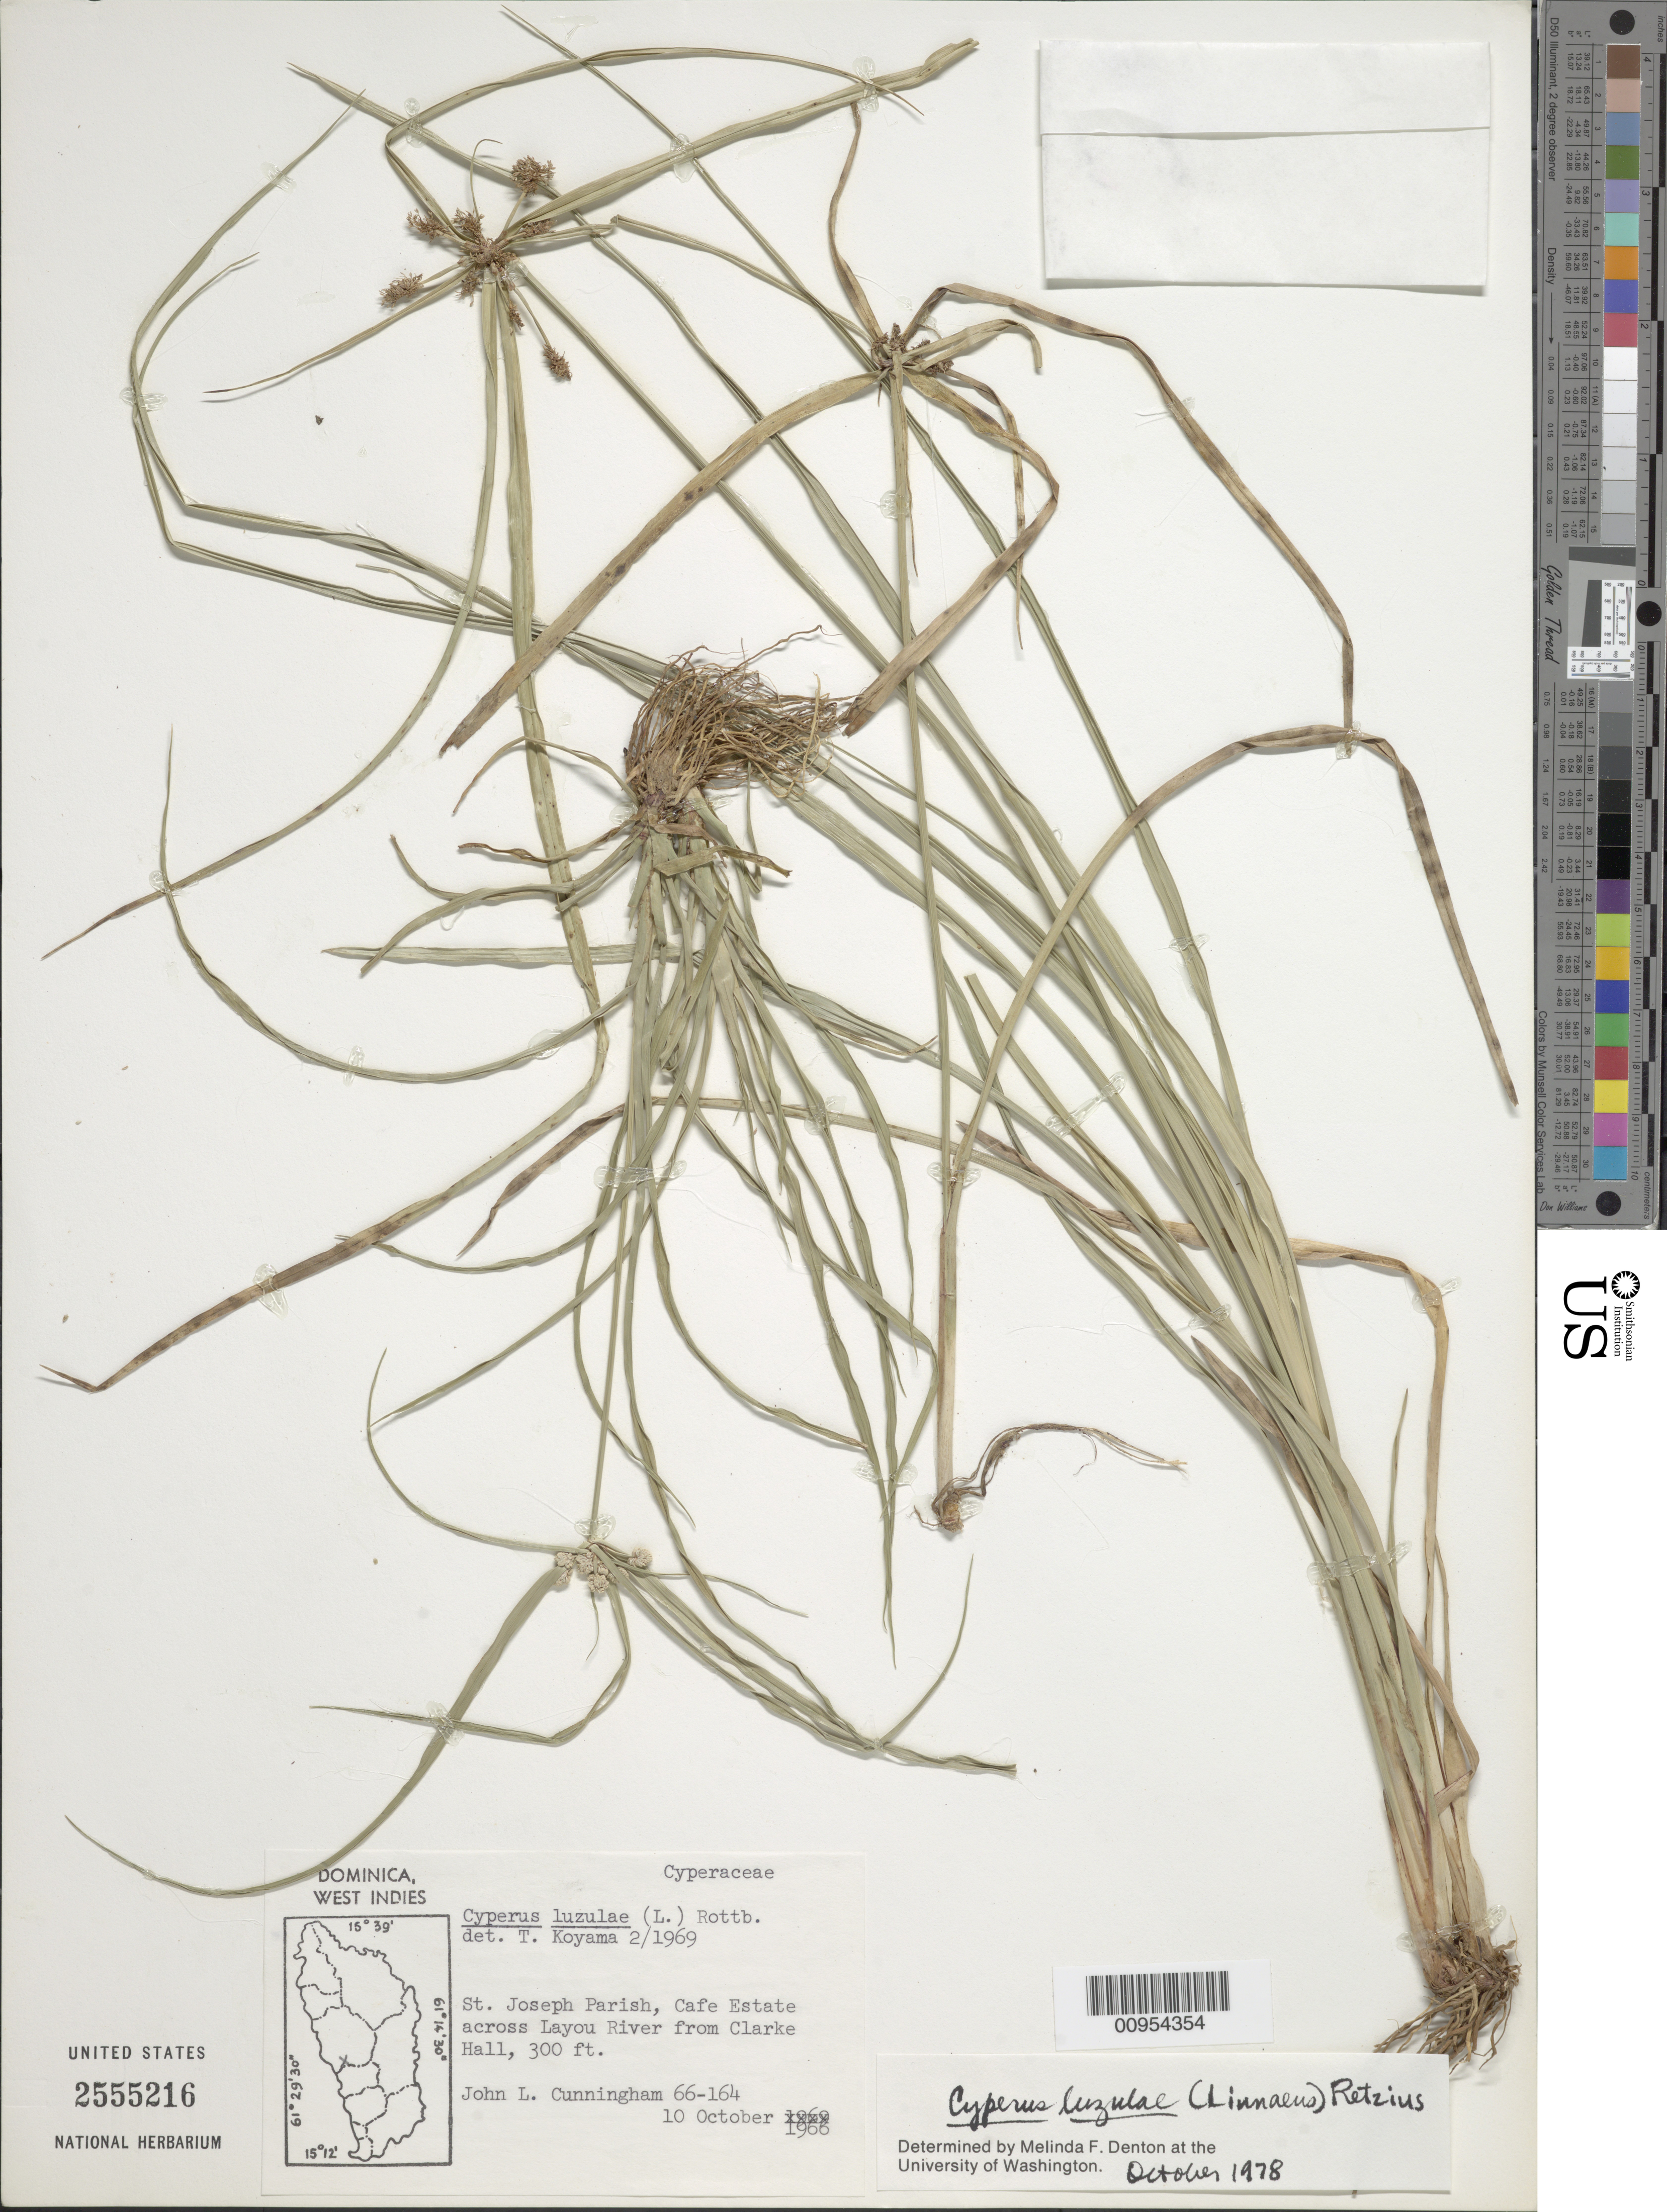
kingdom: Plantae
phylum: Tracheophyta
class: Liliopsida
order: Poales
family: Cyperaceae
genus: Cyperus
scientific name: Cyperus luzulae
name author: (L.) Rottb. ex Retz.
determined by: Denton, M. F.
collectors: J. Cunningham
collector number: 66164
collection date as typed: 10 Oct 1966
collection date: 1966-10-10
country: Dominica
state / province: St. Joseph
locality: Cafe Estate across Layou River from Clarke Hall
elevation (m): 91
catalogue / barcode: US 2555216